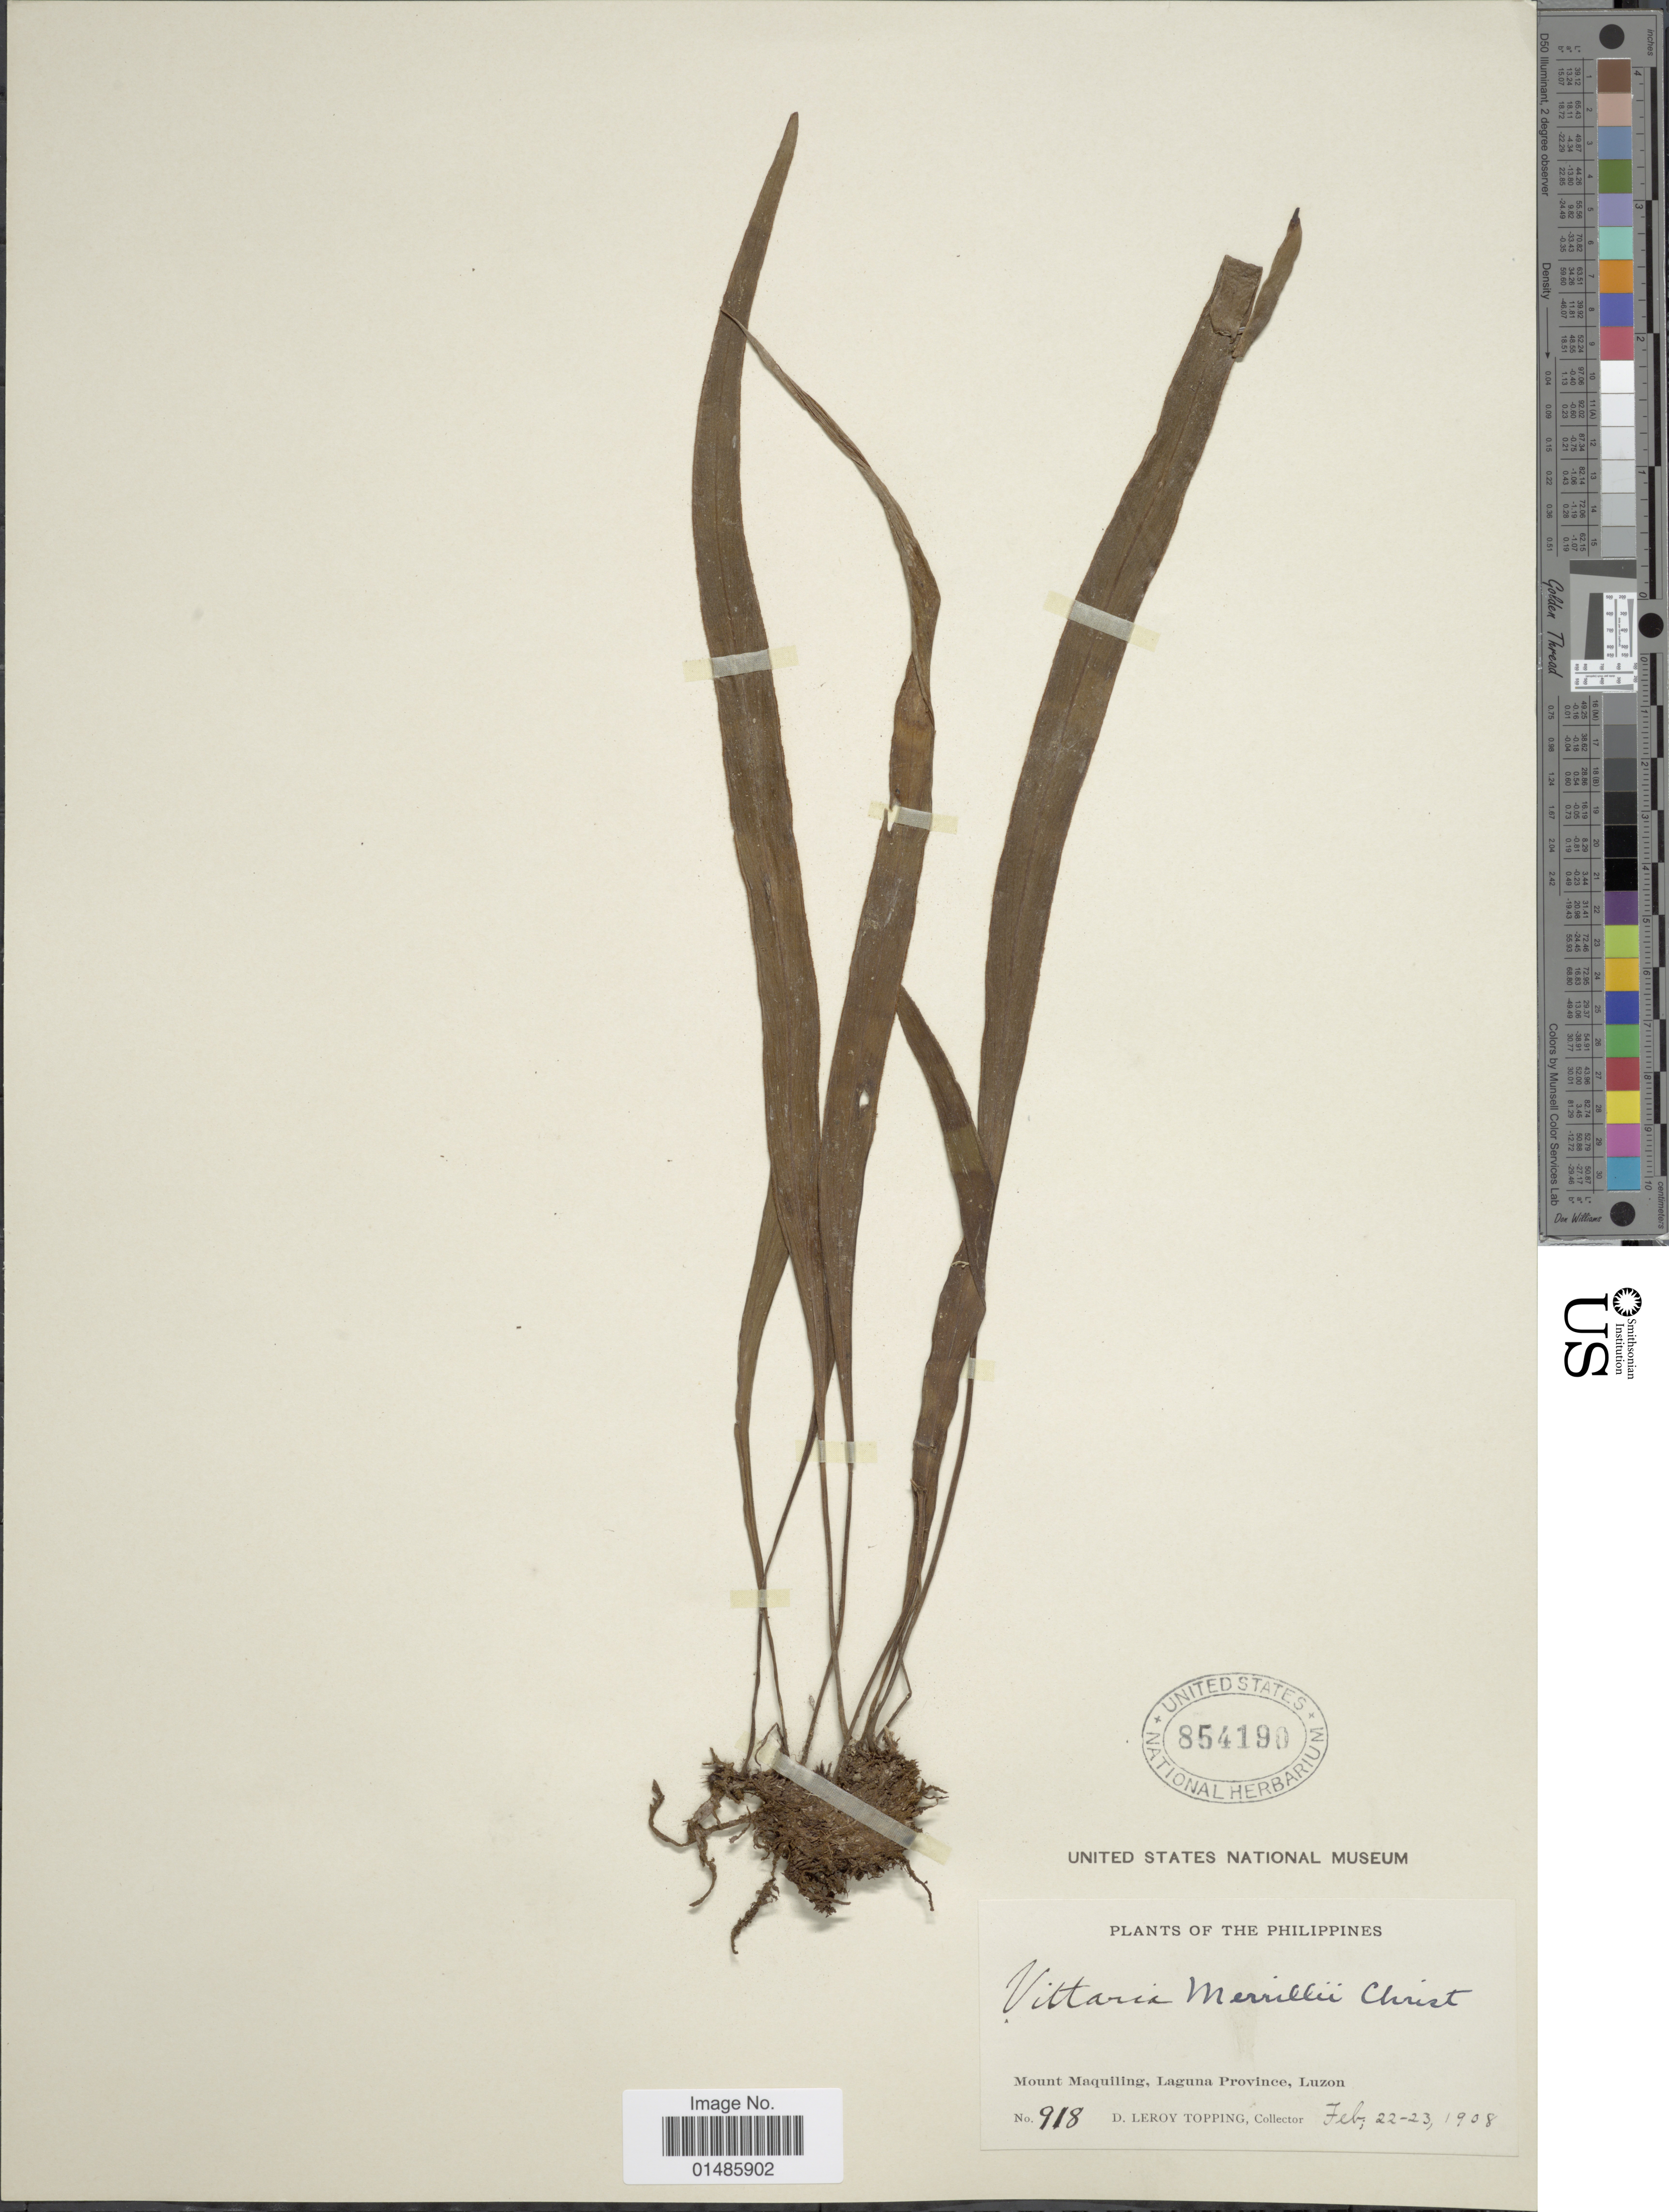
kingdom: Plantae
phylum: Tracheophyta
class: Polypodiopsida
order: Polypodiales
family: Pteridaceae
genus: Haplopteris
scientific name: Haplopteris elongata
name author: (Sw.) Crane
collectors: D. L. Topping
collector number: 918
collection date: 1908-02-22/1908-02-23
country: Philippines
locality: Mount Maquiling, Laguna Province, Luzon.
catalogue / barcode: US 854190